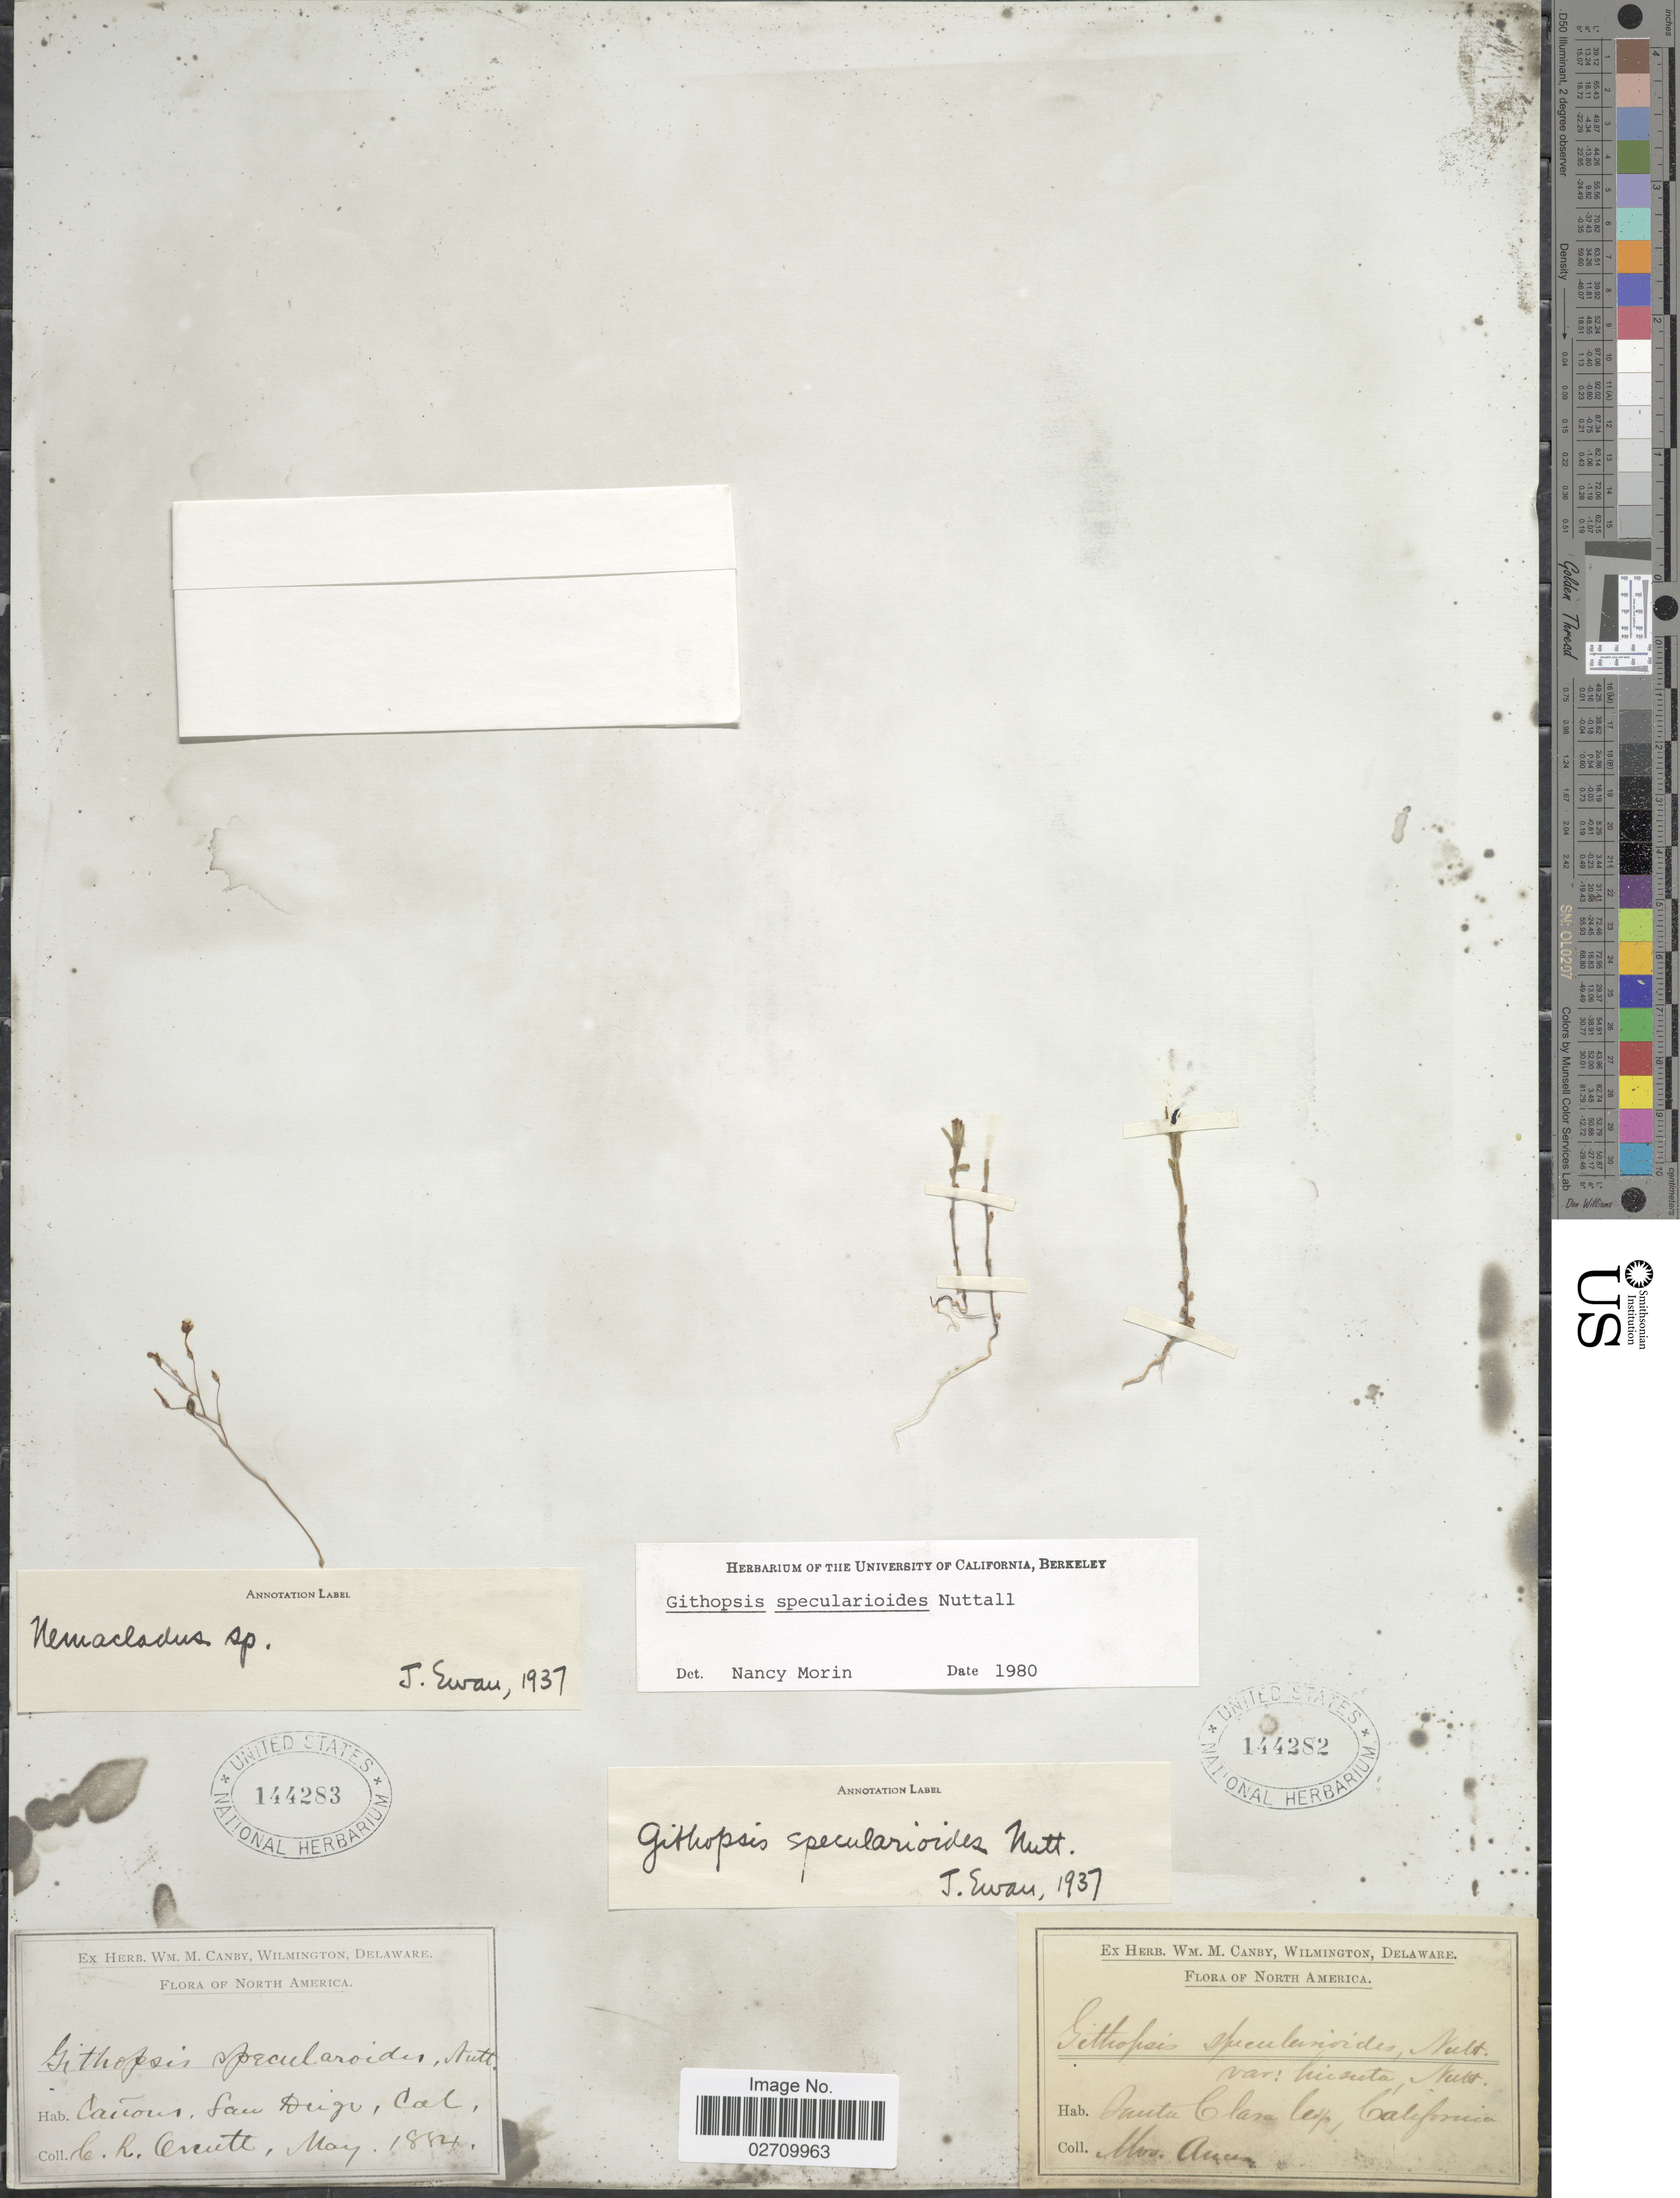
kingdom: Plantae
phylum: Tracheophyta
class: Magnoliopsida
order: Asterales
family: Campanulaceae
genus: Githopsis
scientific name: Githopsis specularioides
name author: Nutt.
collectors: C. R. Orcutt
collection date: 1884-05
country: United States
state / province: California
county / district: San Diego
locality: Canons, San Diego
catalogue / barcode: US 144283